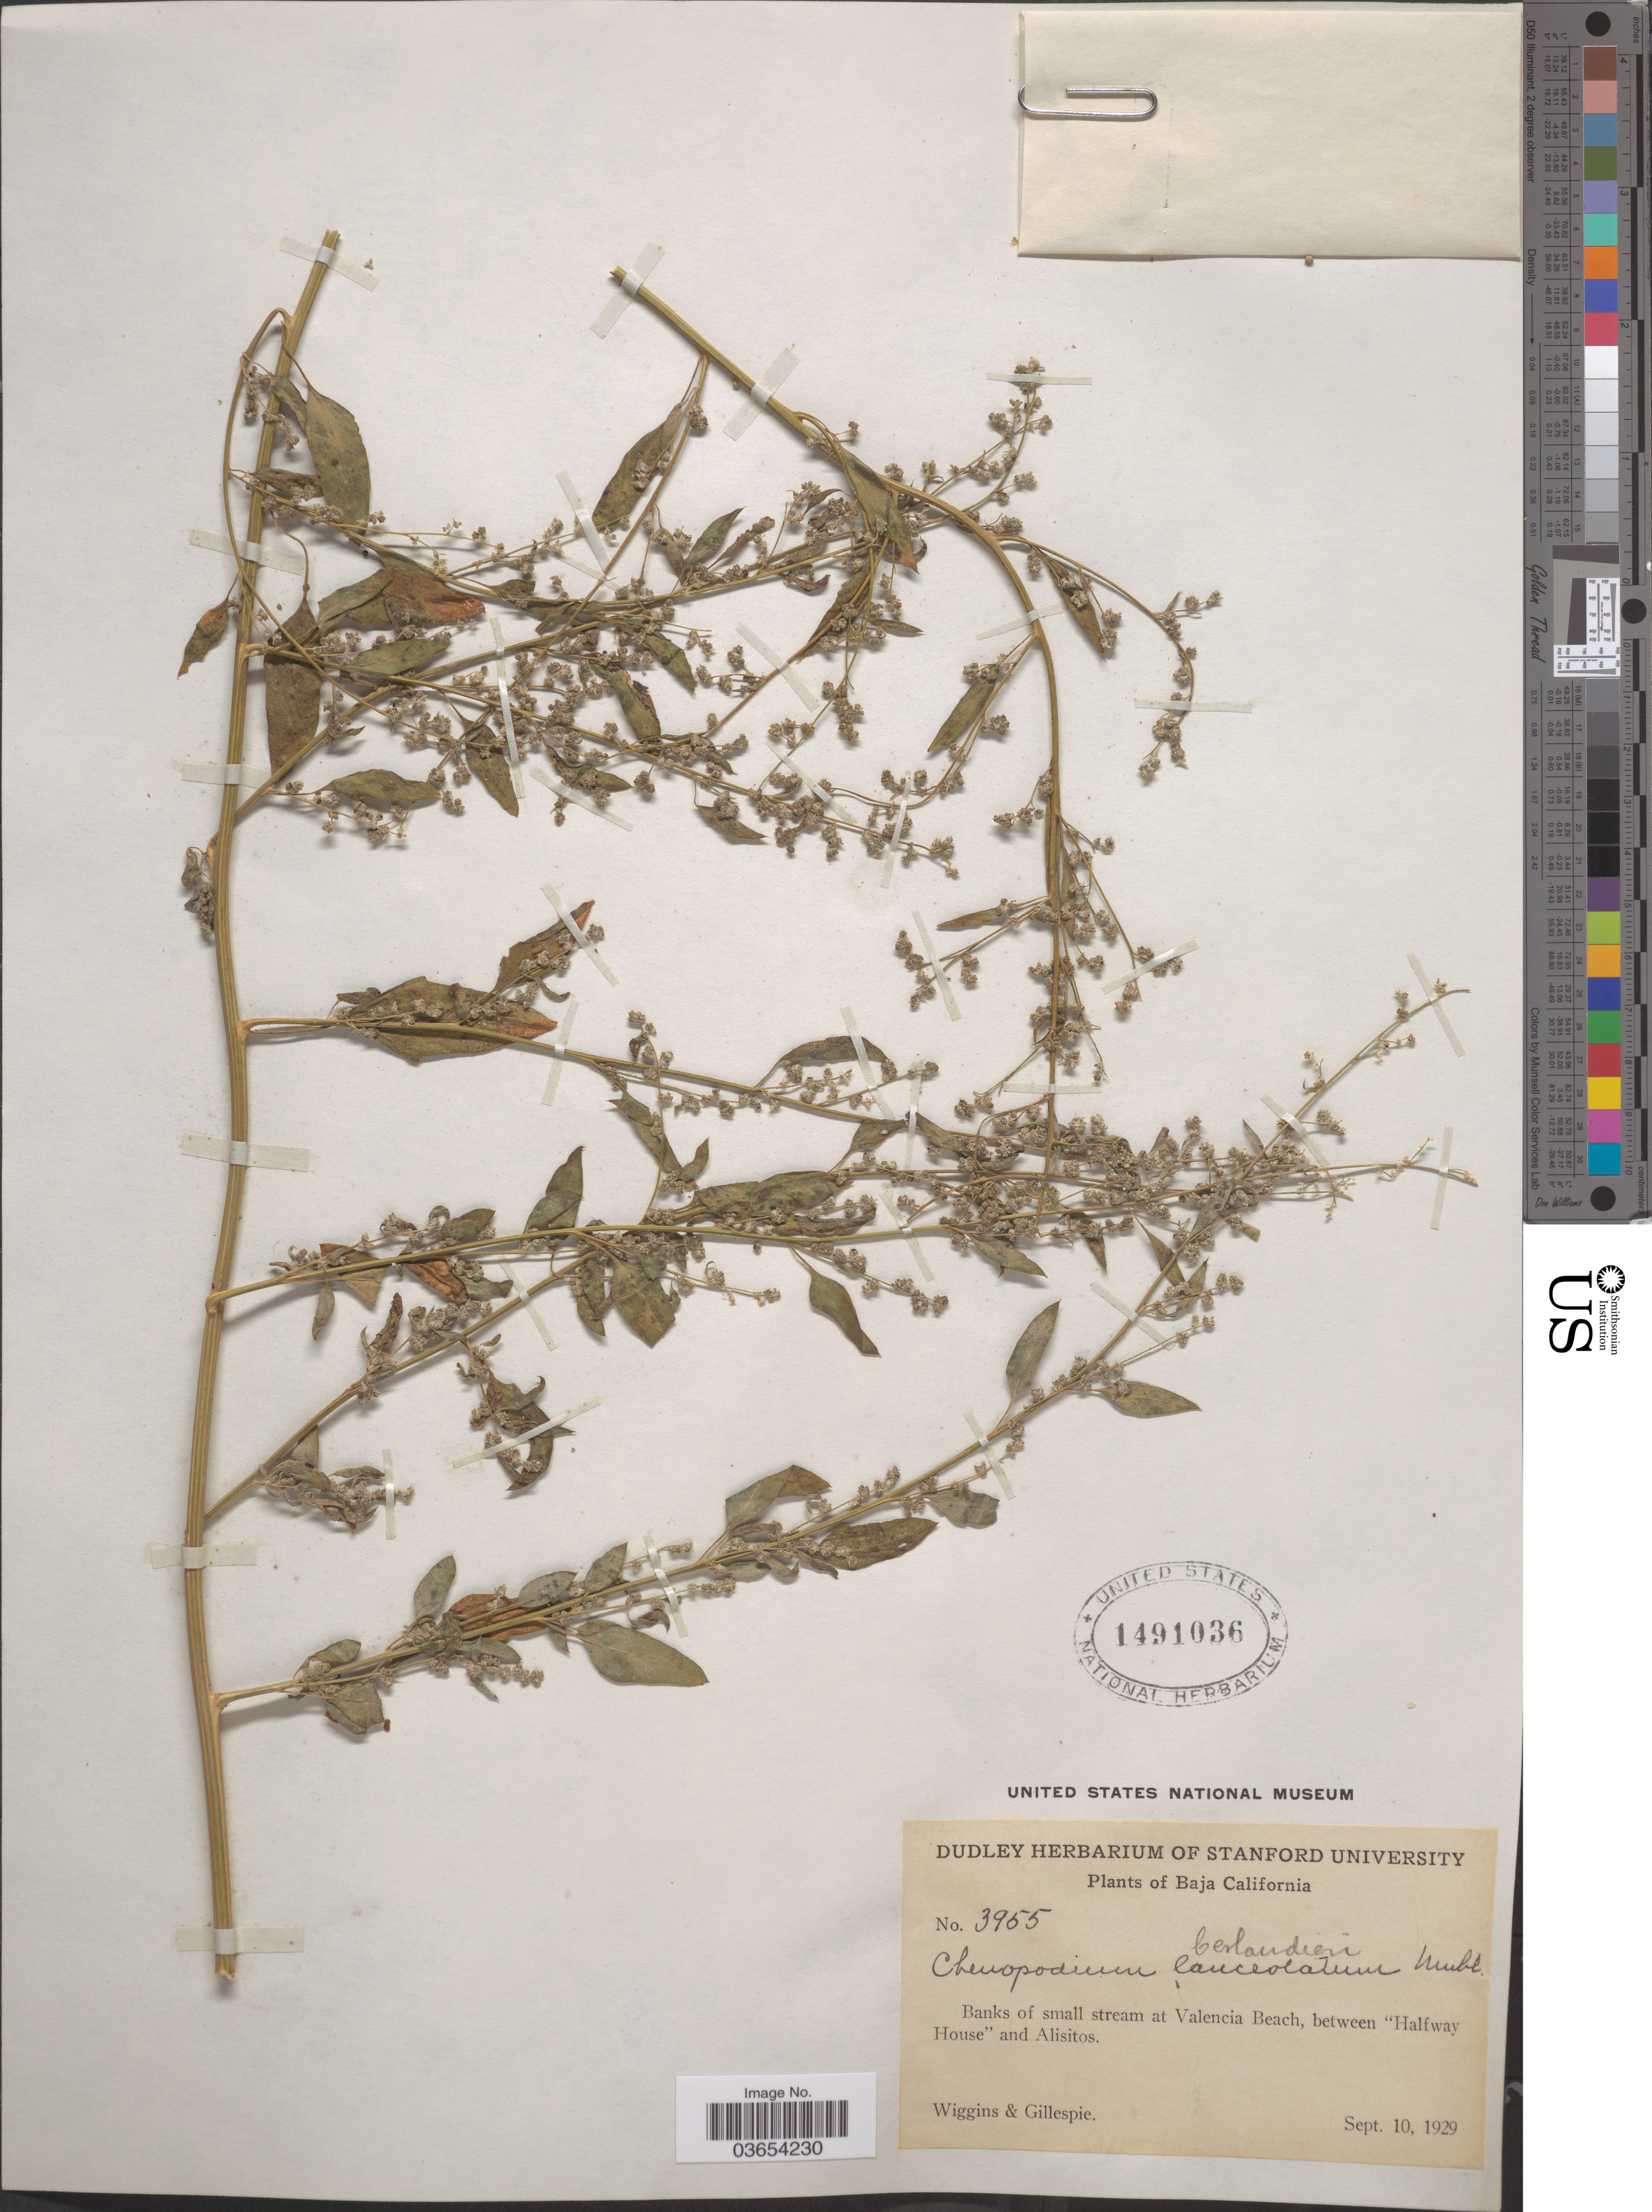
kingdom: Plantae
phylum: Tracheophyta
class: Magnoliopsida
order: Caryophyllales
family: Amaranthaceae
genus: Chenopodium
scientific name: Chenopodium lanceolatum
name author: Muhl. ex Willd.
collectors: -- Wiggins & -- Gillespie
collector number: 3955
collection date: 1929-09-10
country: Mexico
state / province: Baja California Norte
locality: Banks of small stream at Valencia Beach, between "Halfway House" and Alisitos.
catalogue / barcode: US 1491036